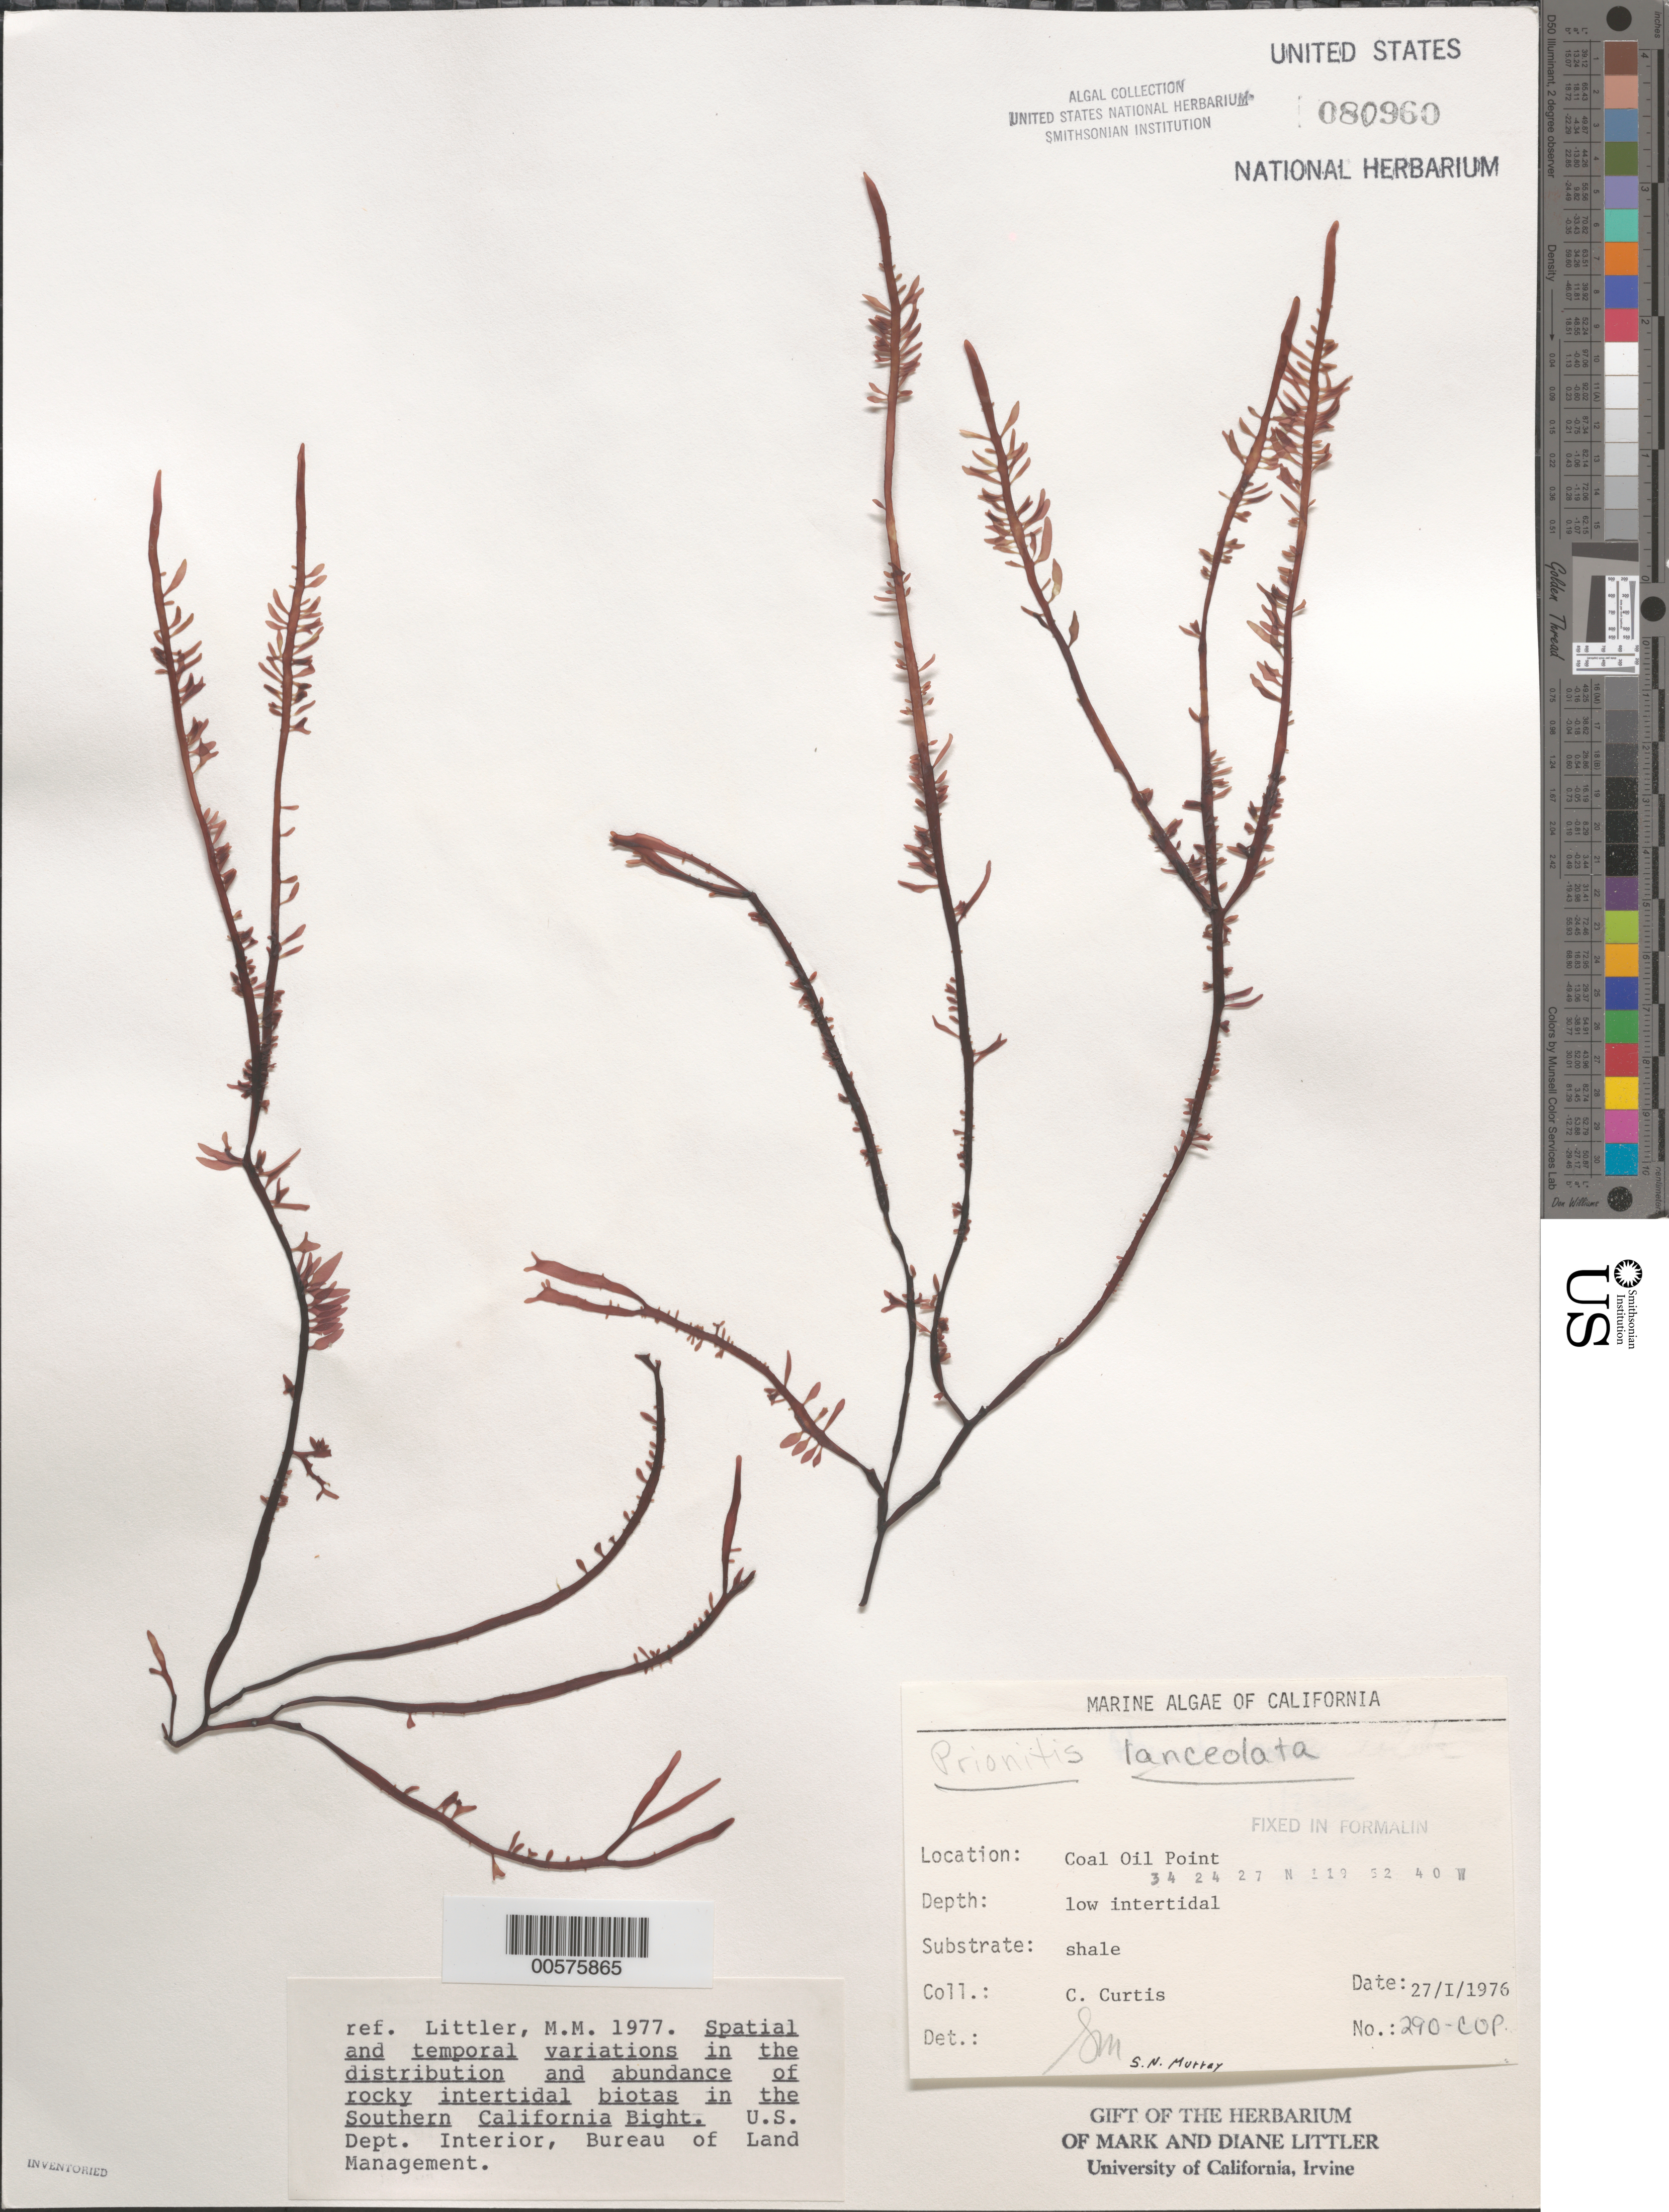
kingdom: Plantae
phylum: Rhodophyta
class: Florideophyceae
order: Cryptonemiales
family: Cryptonemiaceae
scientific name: Prionitis lanceolata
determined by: Murray, S. N.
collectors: C. Curtis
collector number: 290-cop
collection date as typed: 27 Jan 1976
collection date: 1976-01-27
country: United States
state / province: California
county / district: Santa Barbara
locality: Coal Oil Point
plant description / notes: BLM-SOCALBIGHT Rocky Intertidal Survey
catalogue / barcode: US 80960